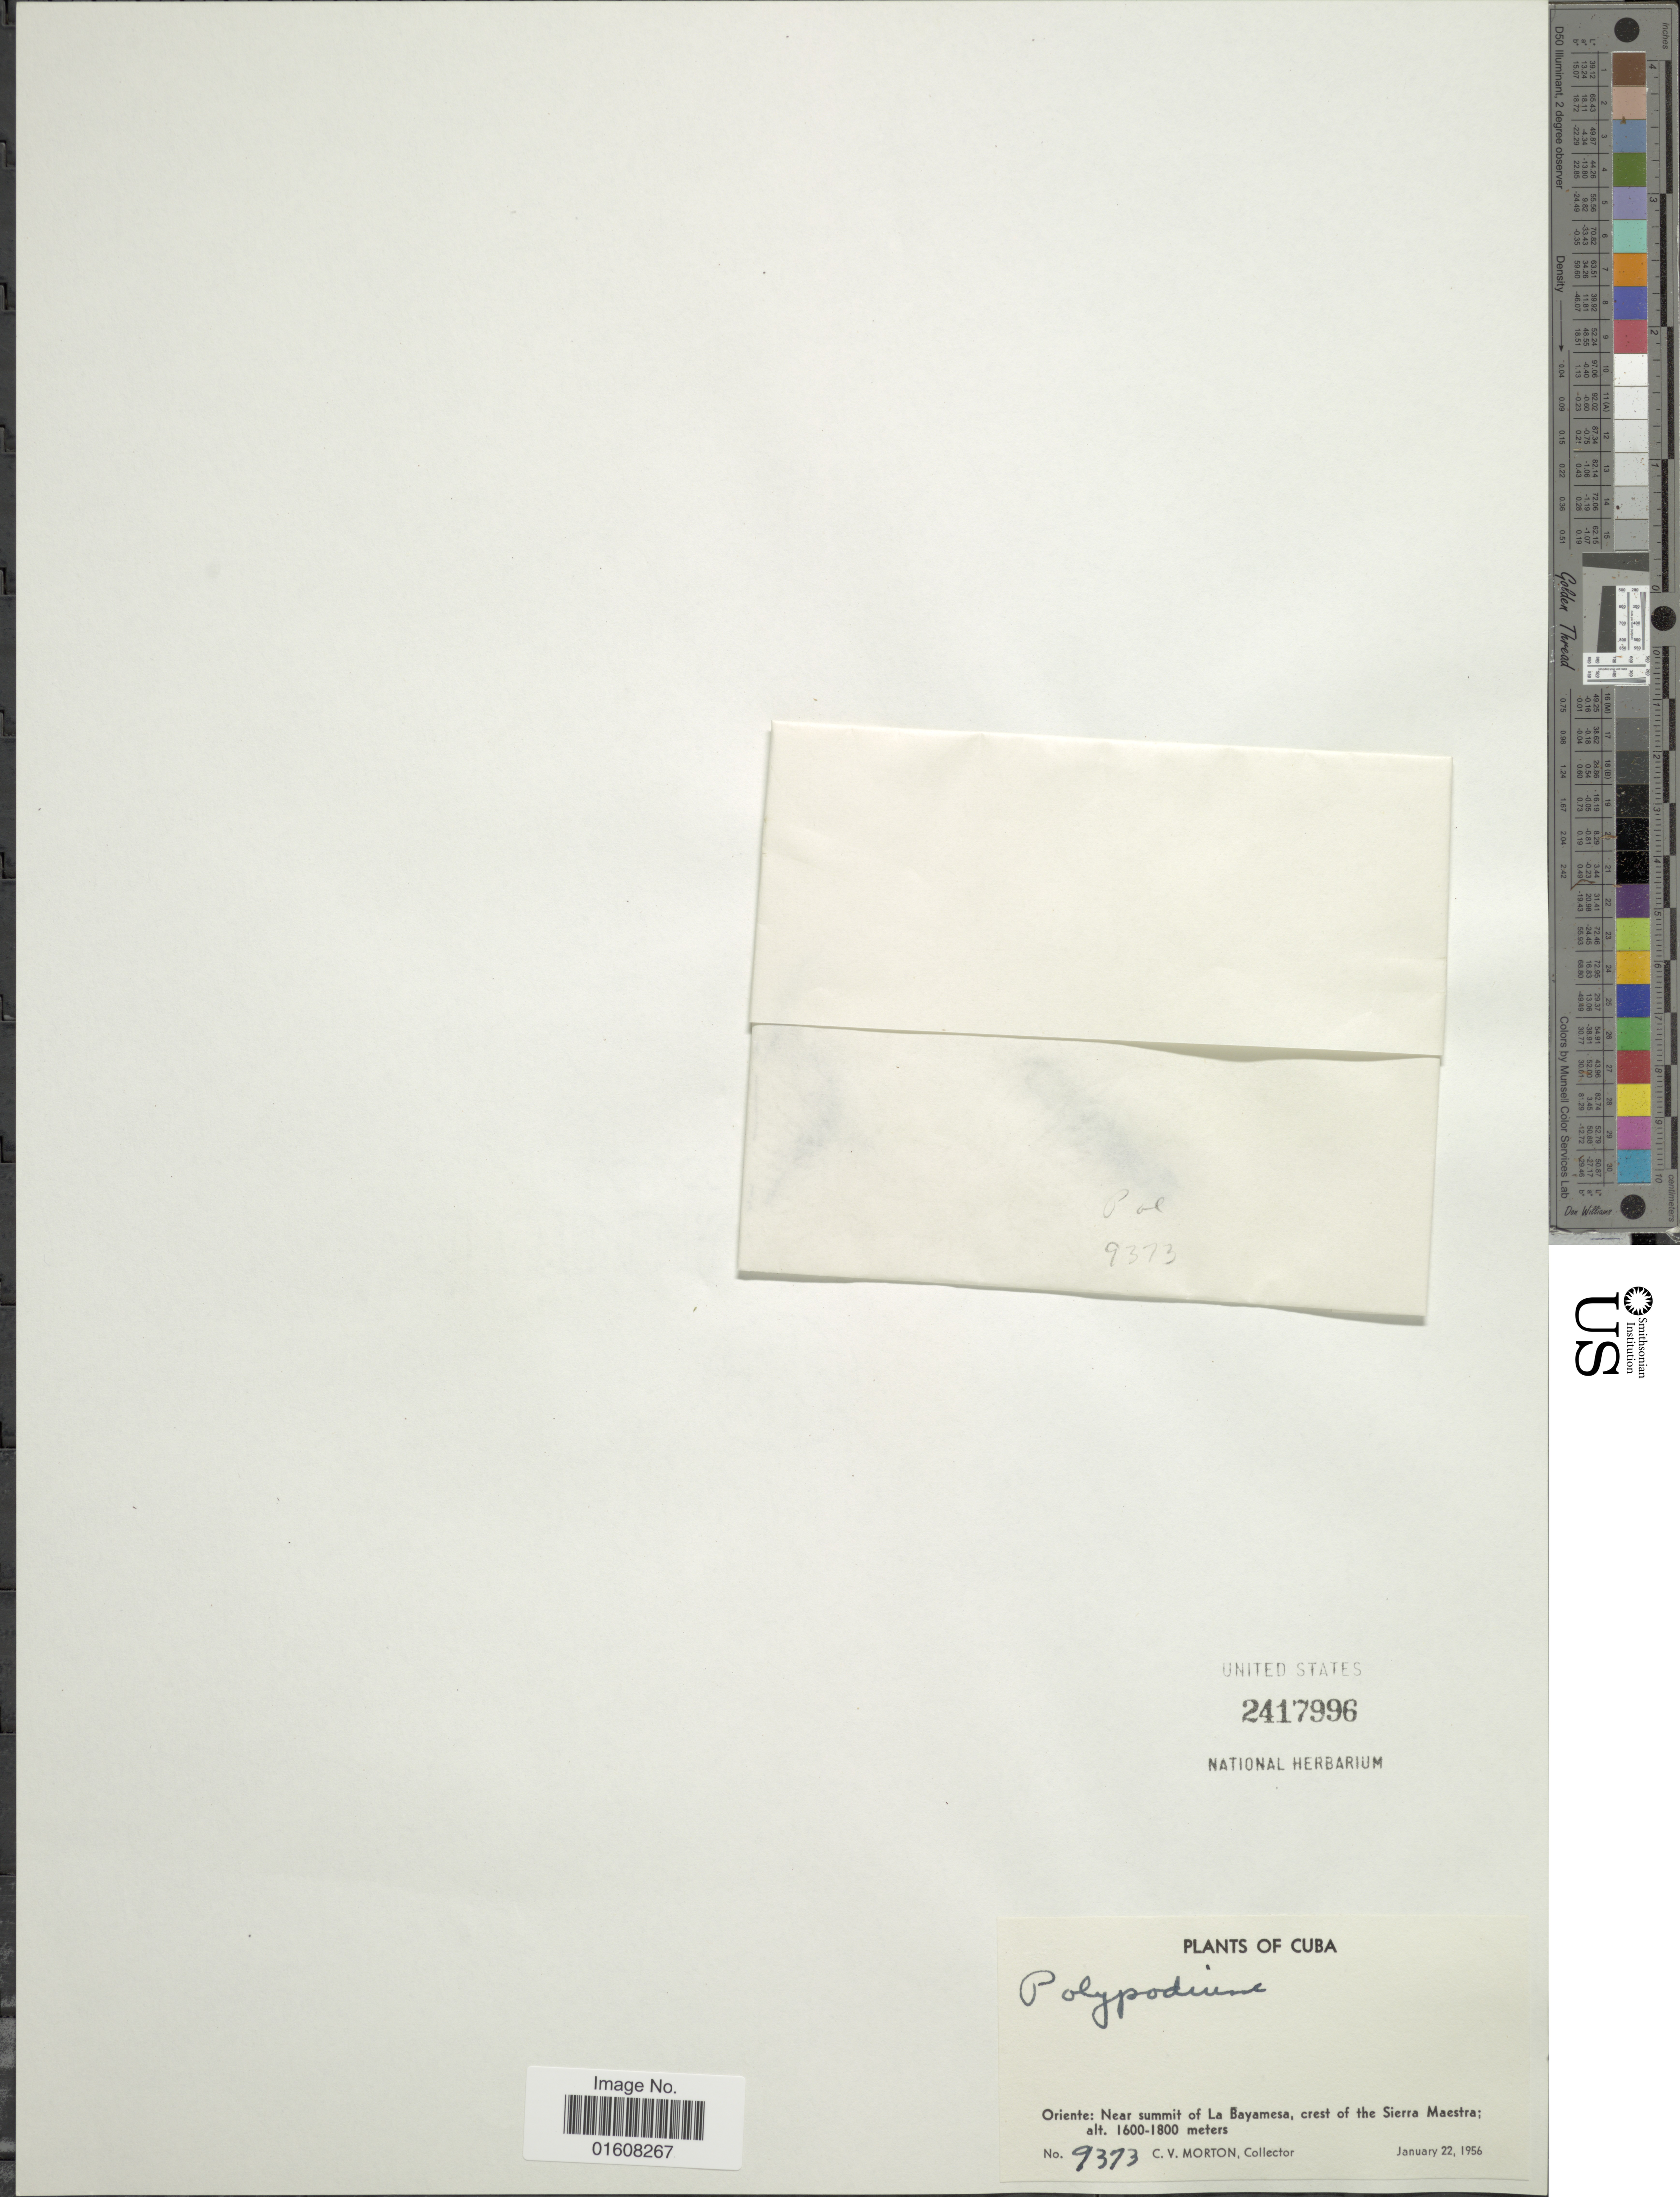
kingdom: Plantae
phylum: Tracheophyta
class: Polypodiopsida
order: Polypodiales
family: Polypodiaceae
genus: Grammitis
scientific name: Grammitis sp.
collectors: C. V. Morton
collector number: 9373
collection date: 1956-01-22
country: Cuba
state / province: Oriente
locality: Near summit of La Bayamesa, crest of the Sierra Maestra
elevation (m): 1600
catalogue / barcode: US 2417996